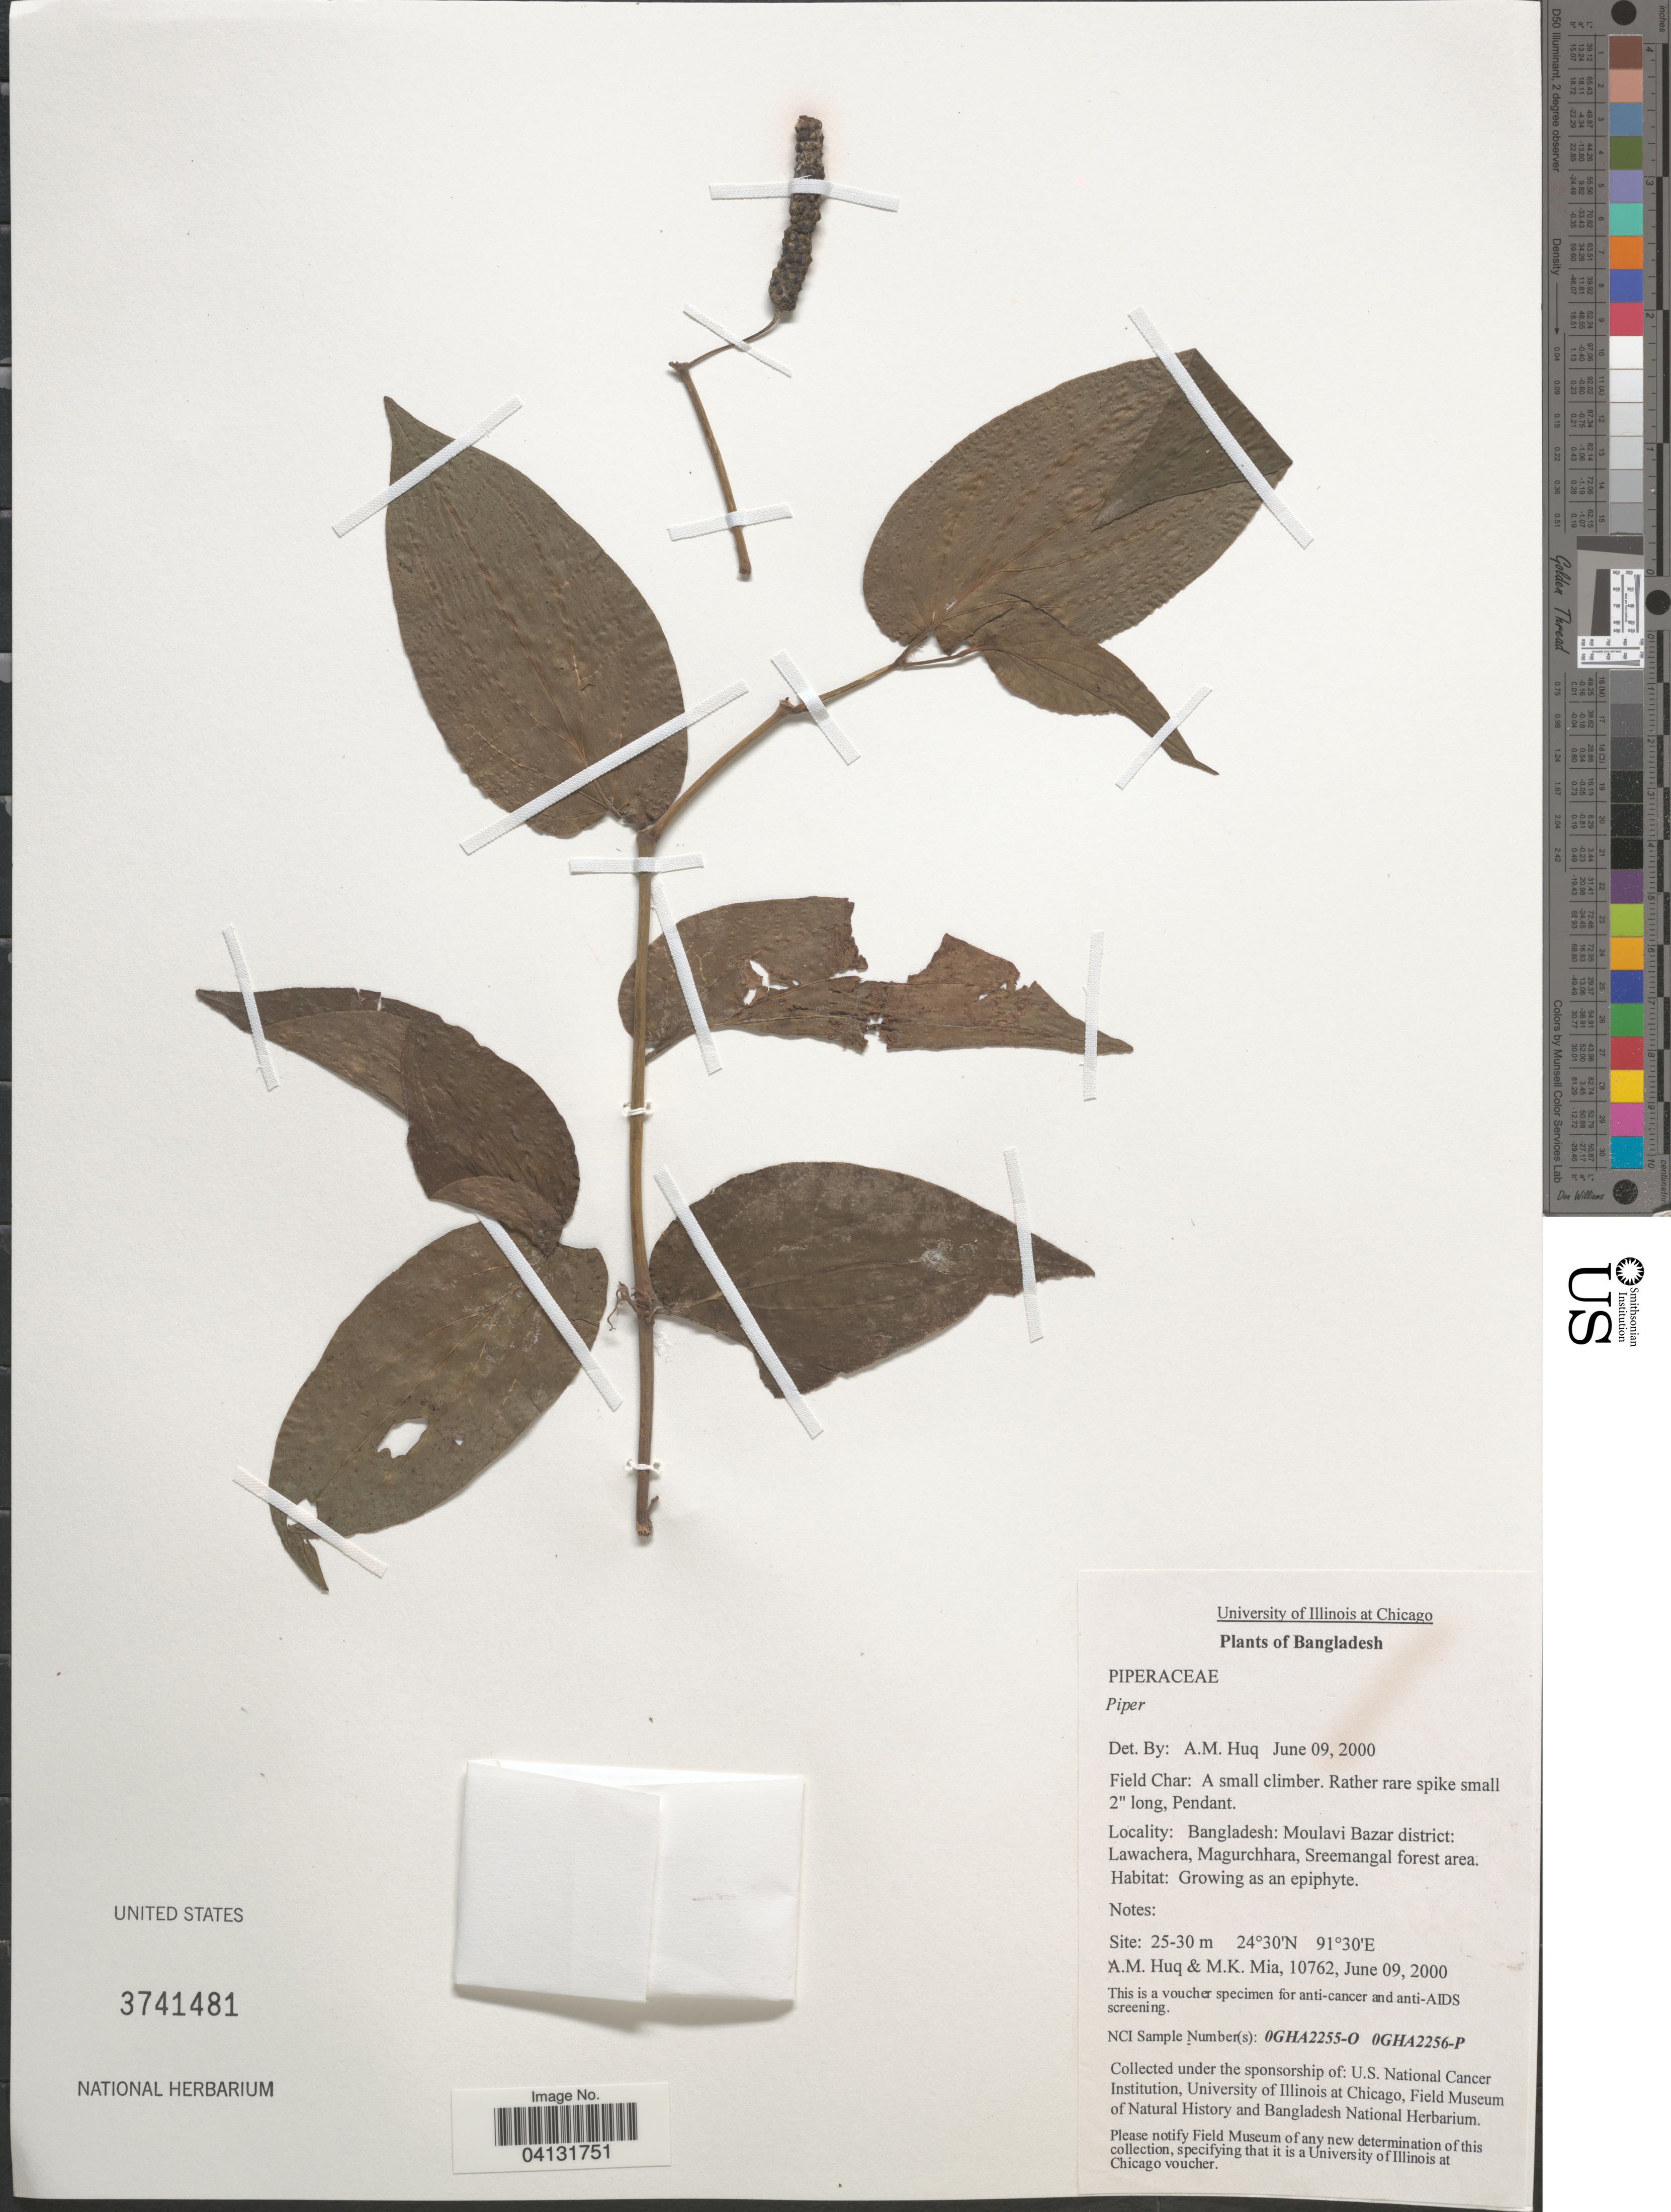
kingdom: Plantae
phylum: Tracheophyta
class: Magnoliopsida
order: Piperales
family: Piperaceae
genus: Piper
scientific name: Piper sp.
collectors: A. M. Huq & M. Mia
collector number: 10762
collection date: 2000-06-09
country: Bangladesh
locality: Moulavi Bazar district: Lawachera, Magurchhara, Sreemangal forest area.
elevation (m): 25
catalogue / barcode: US 3741481